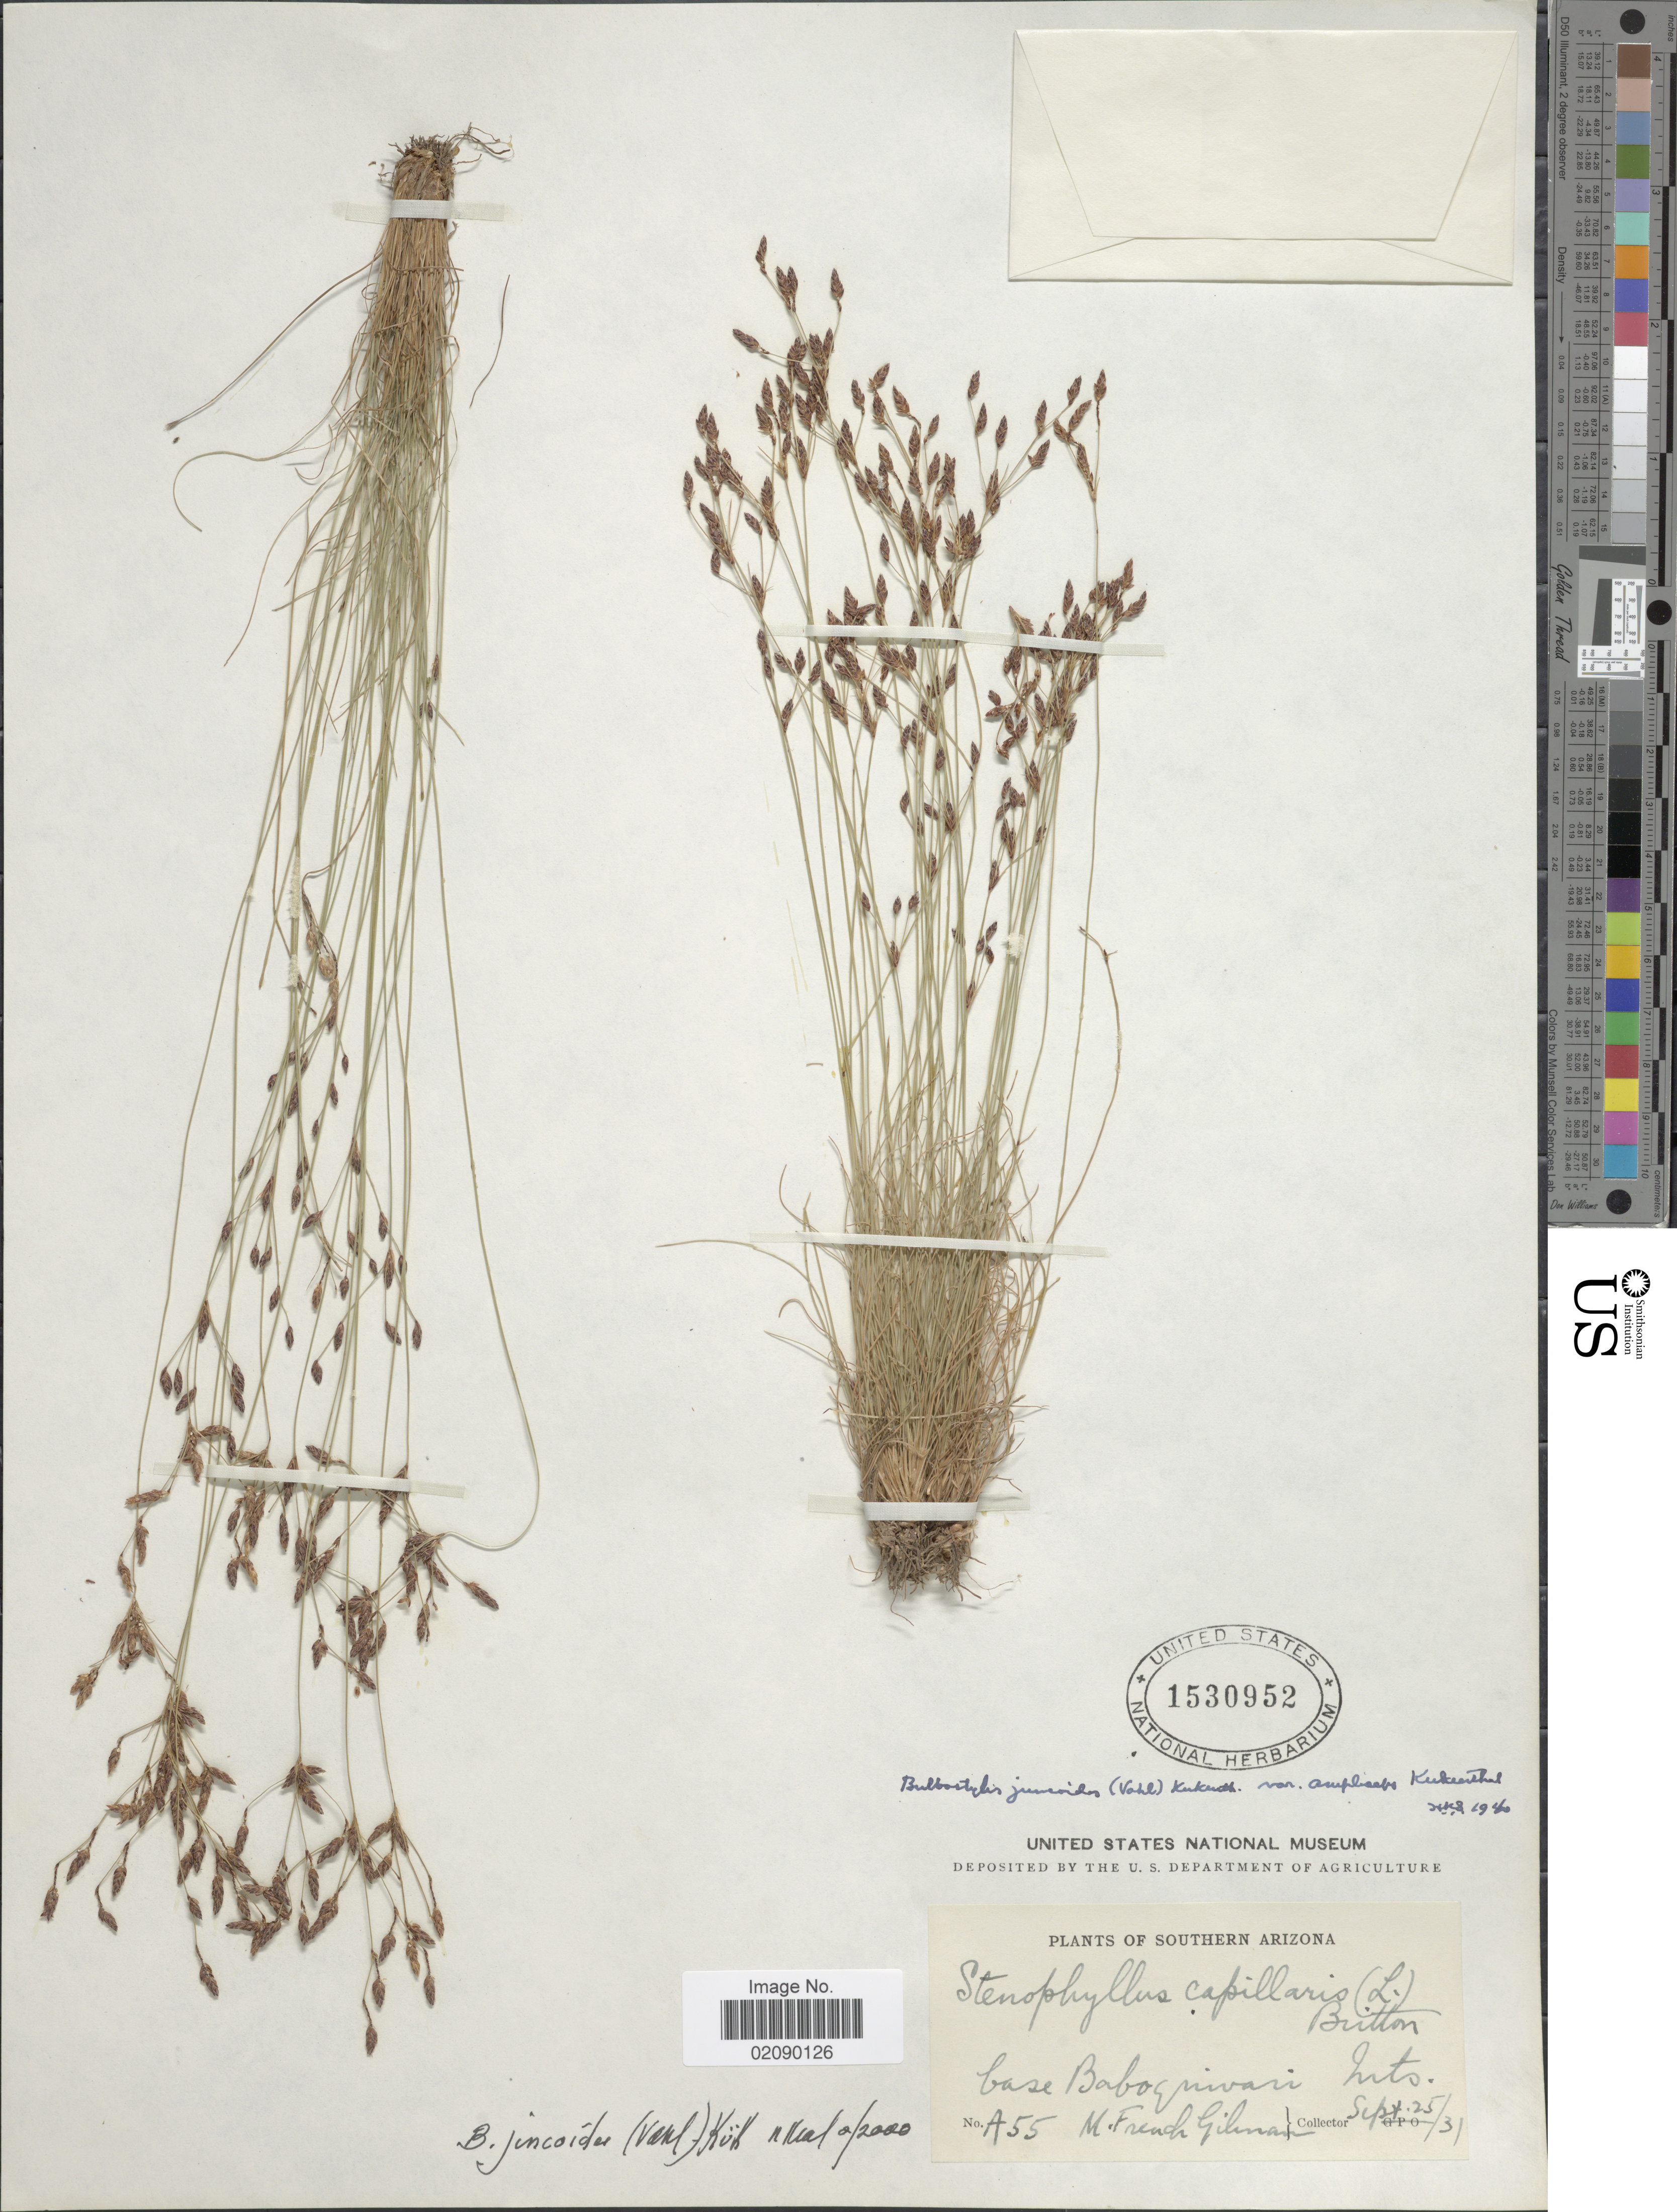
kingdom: Plantae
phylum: Tracheophyta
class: Liliopsida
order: Poales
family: Cyperaceae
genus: Bulbostylis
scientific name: Bulbostylis capillaris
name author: (L.) Kunth ex C.B. Clarke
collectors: M. F. Gilman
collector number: A55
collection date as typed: Transcribed d/m/y: 25/9/31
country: United States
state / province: Arizona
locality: Southern Arizona, base Baboquivari Mts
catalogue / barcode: US 1530952